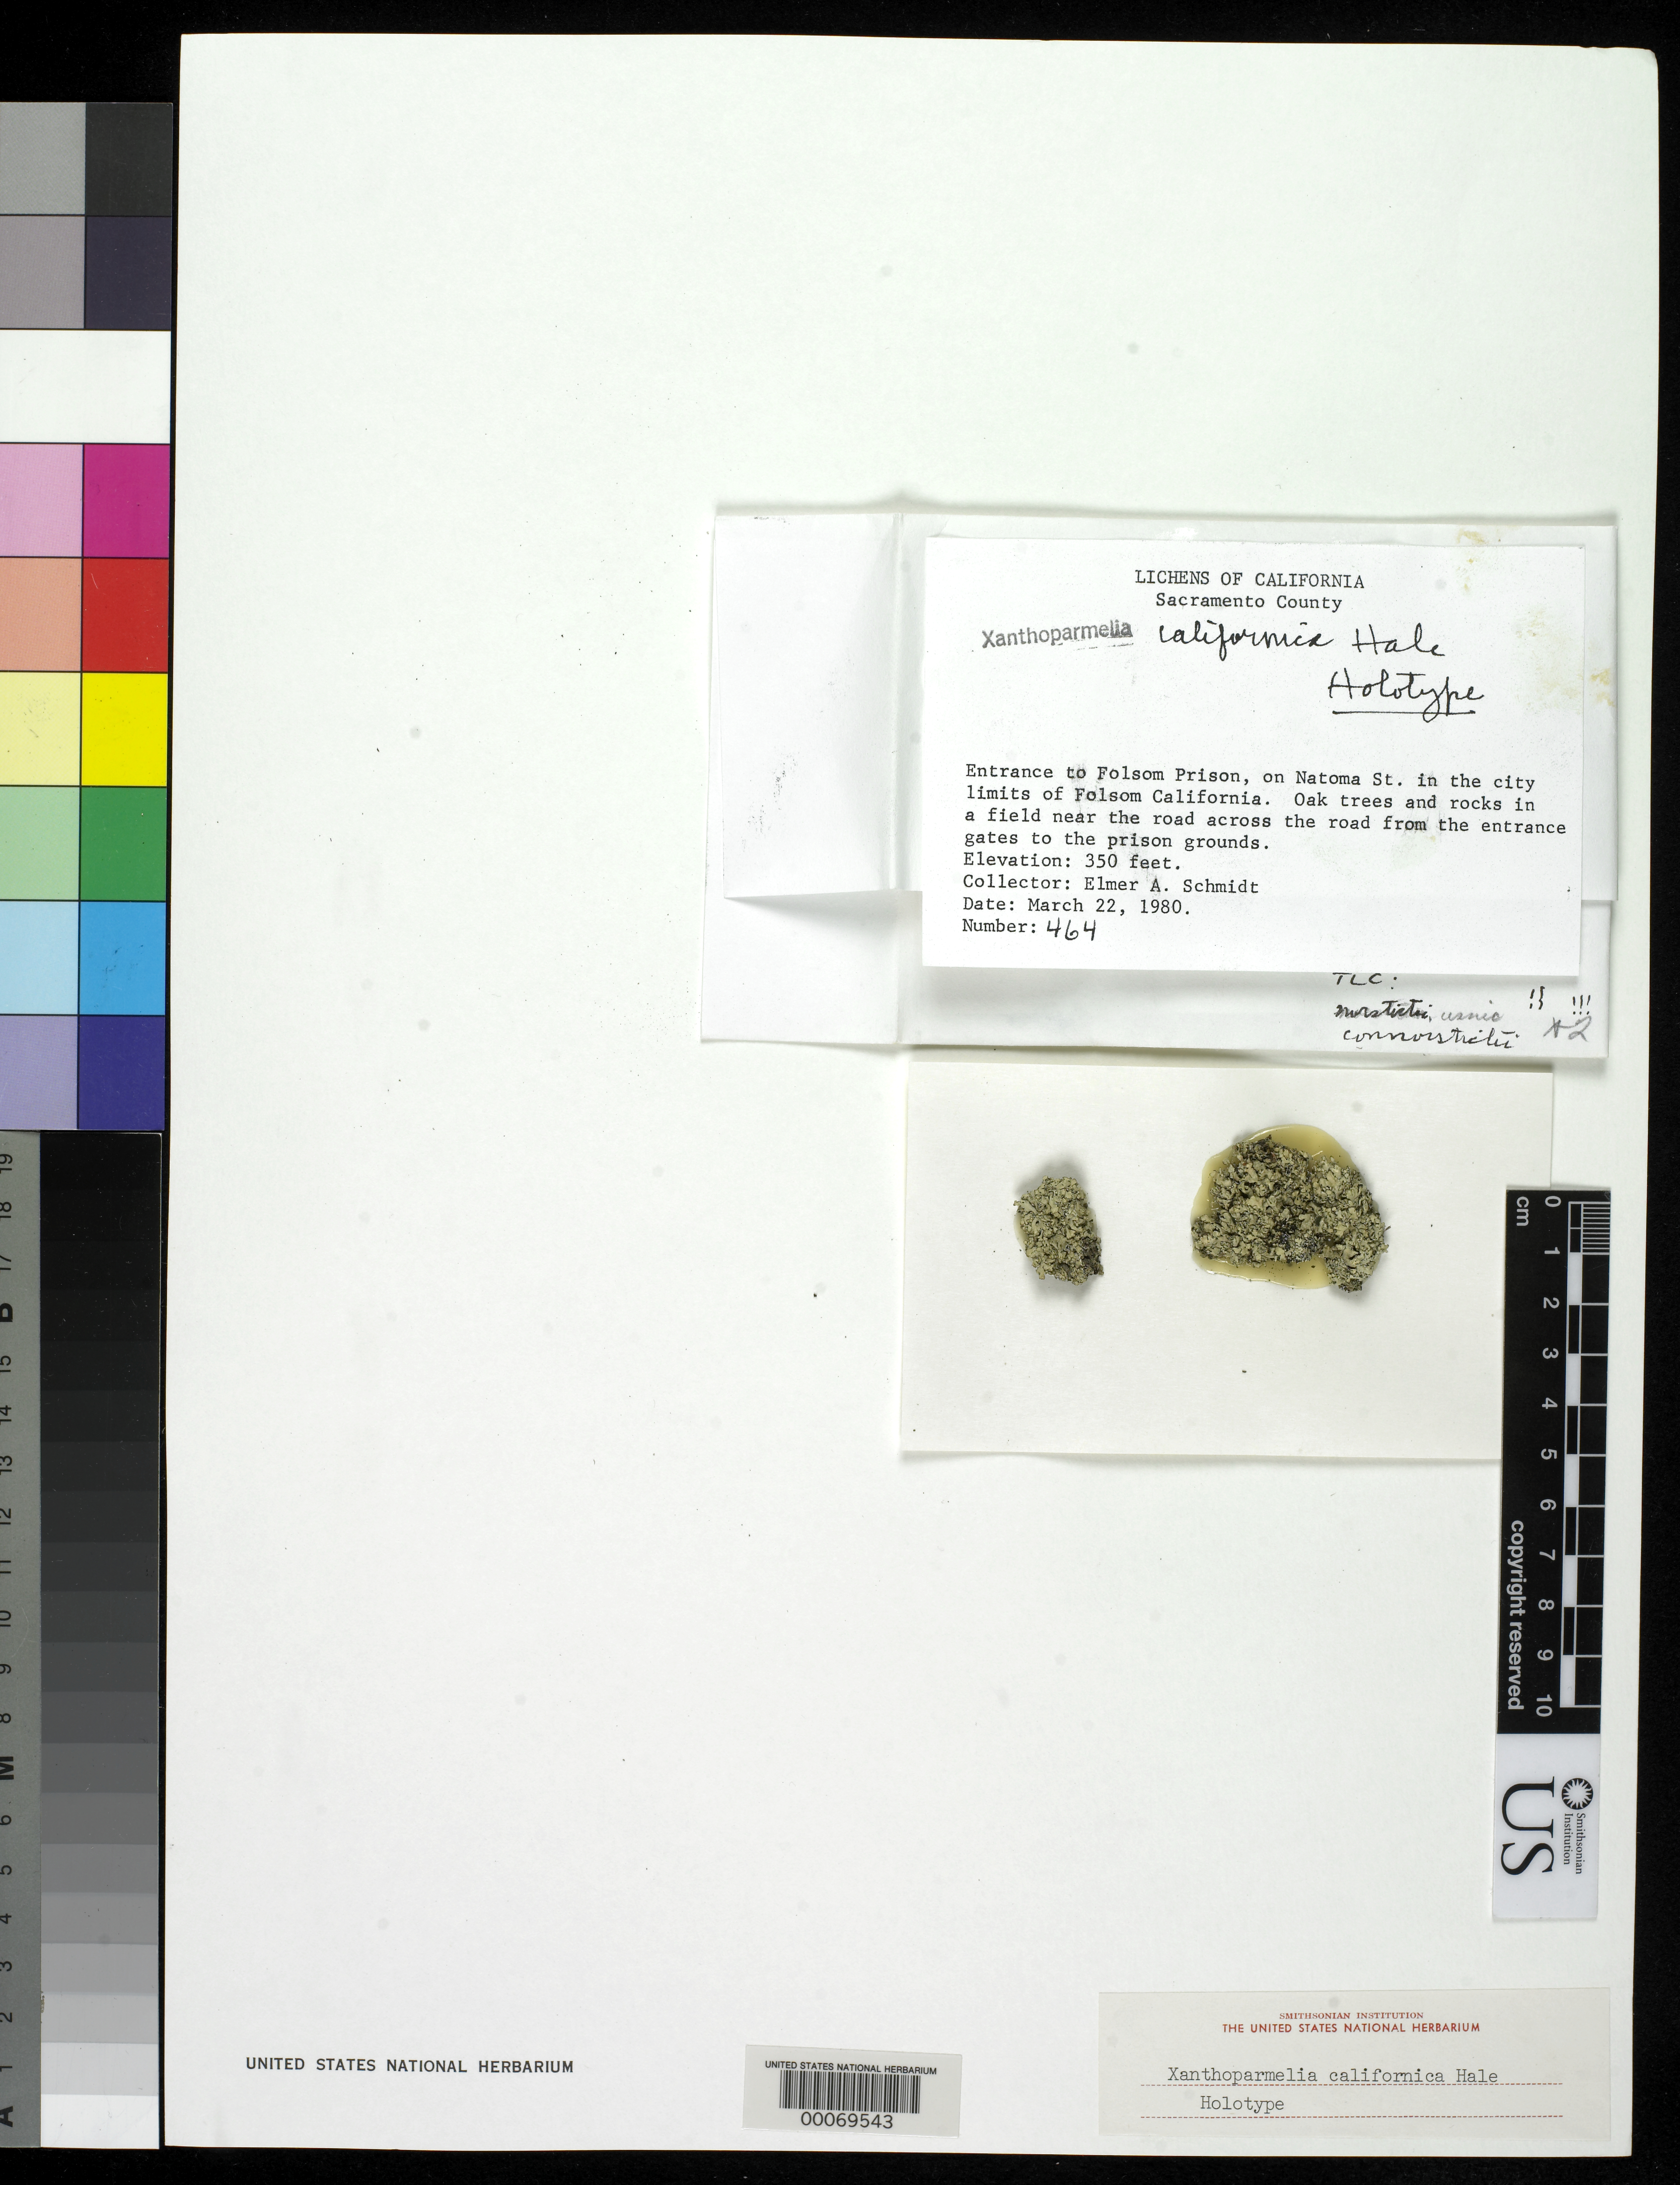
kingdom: Fungi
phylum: Ascomycota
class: Lecanoromycetes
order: Lecanorales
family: Parmeliaceae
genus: Xanthoparmelia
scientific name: Xanthoparmelia californica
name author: Hale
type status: Holotype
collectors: E. Schmidt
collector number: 464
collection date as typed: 22 Mar 1980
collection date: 1980-03-22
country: United States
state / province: California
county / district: Sacramento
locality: Folsom, entrance to Folsom prison on Natoma St.